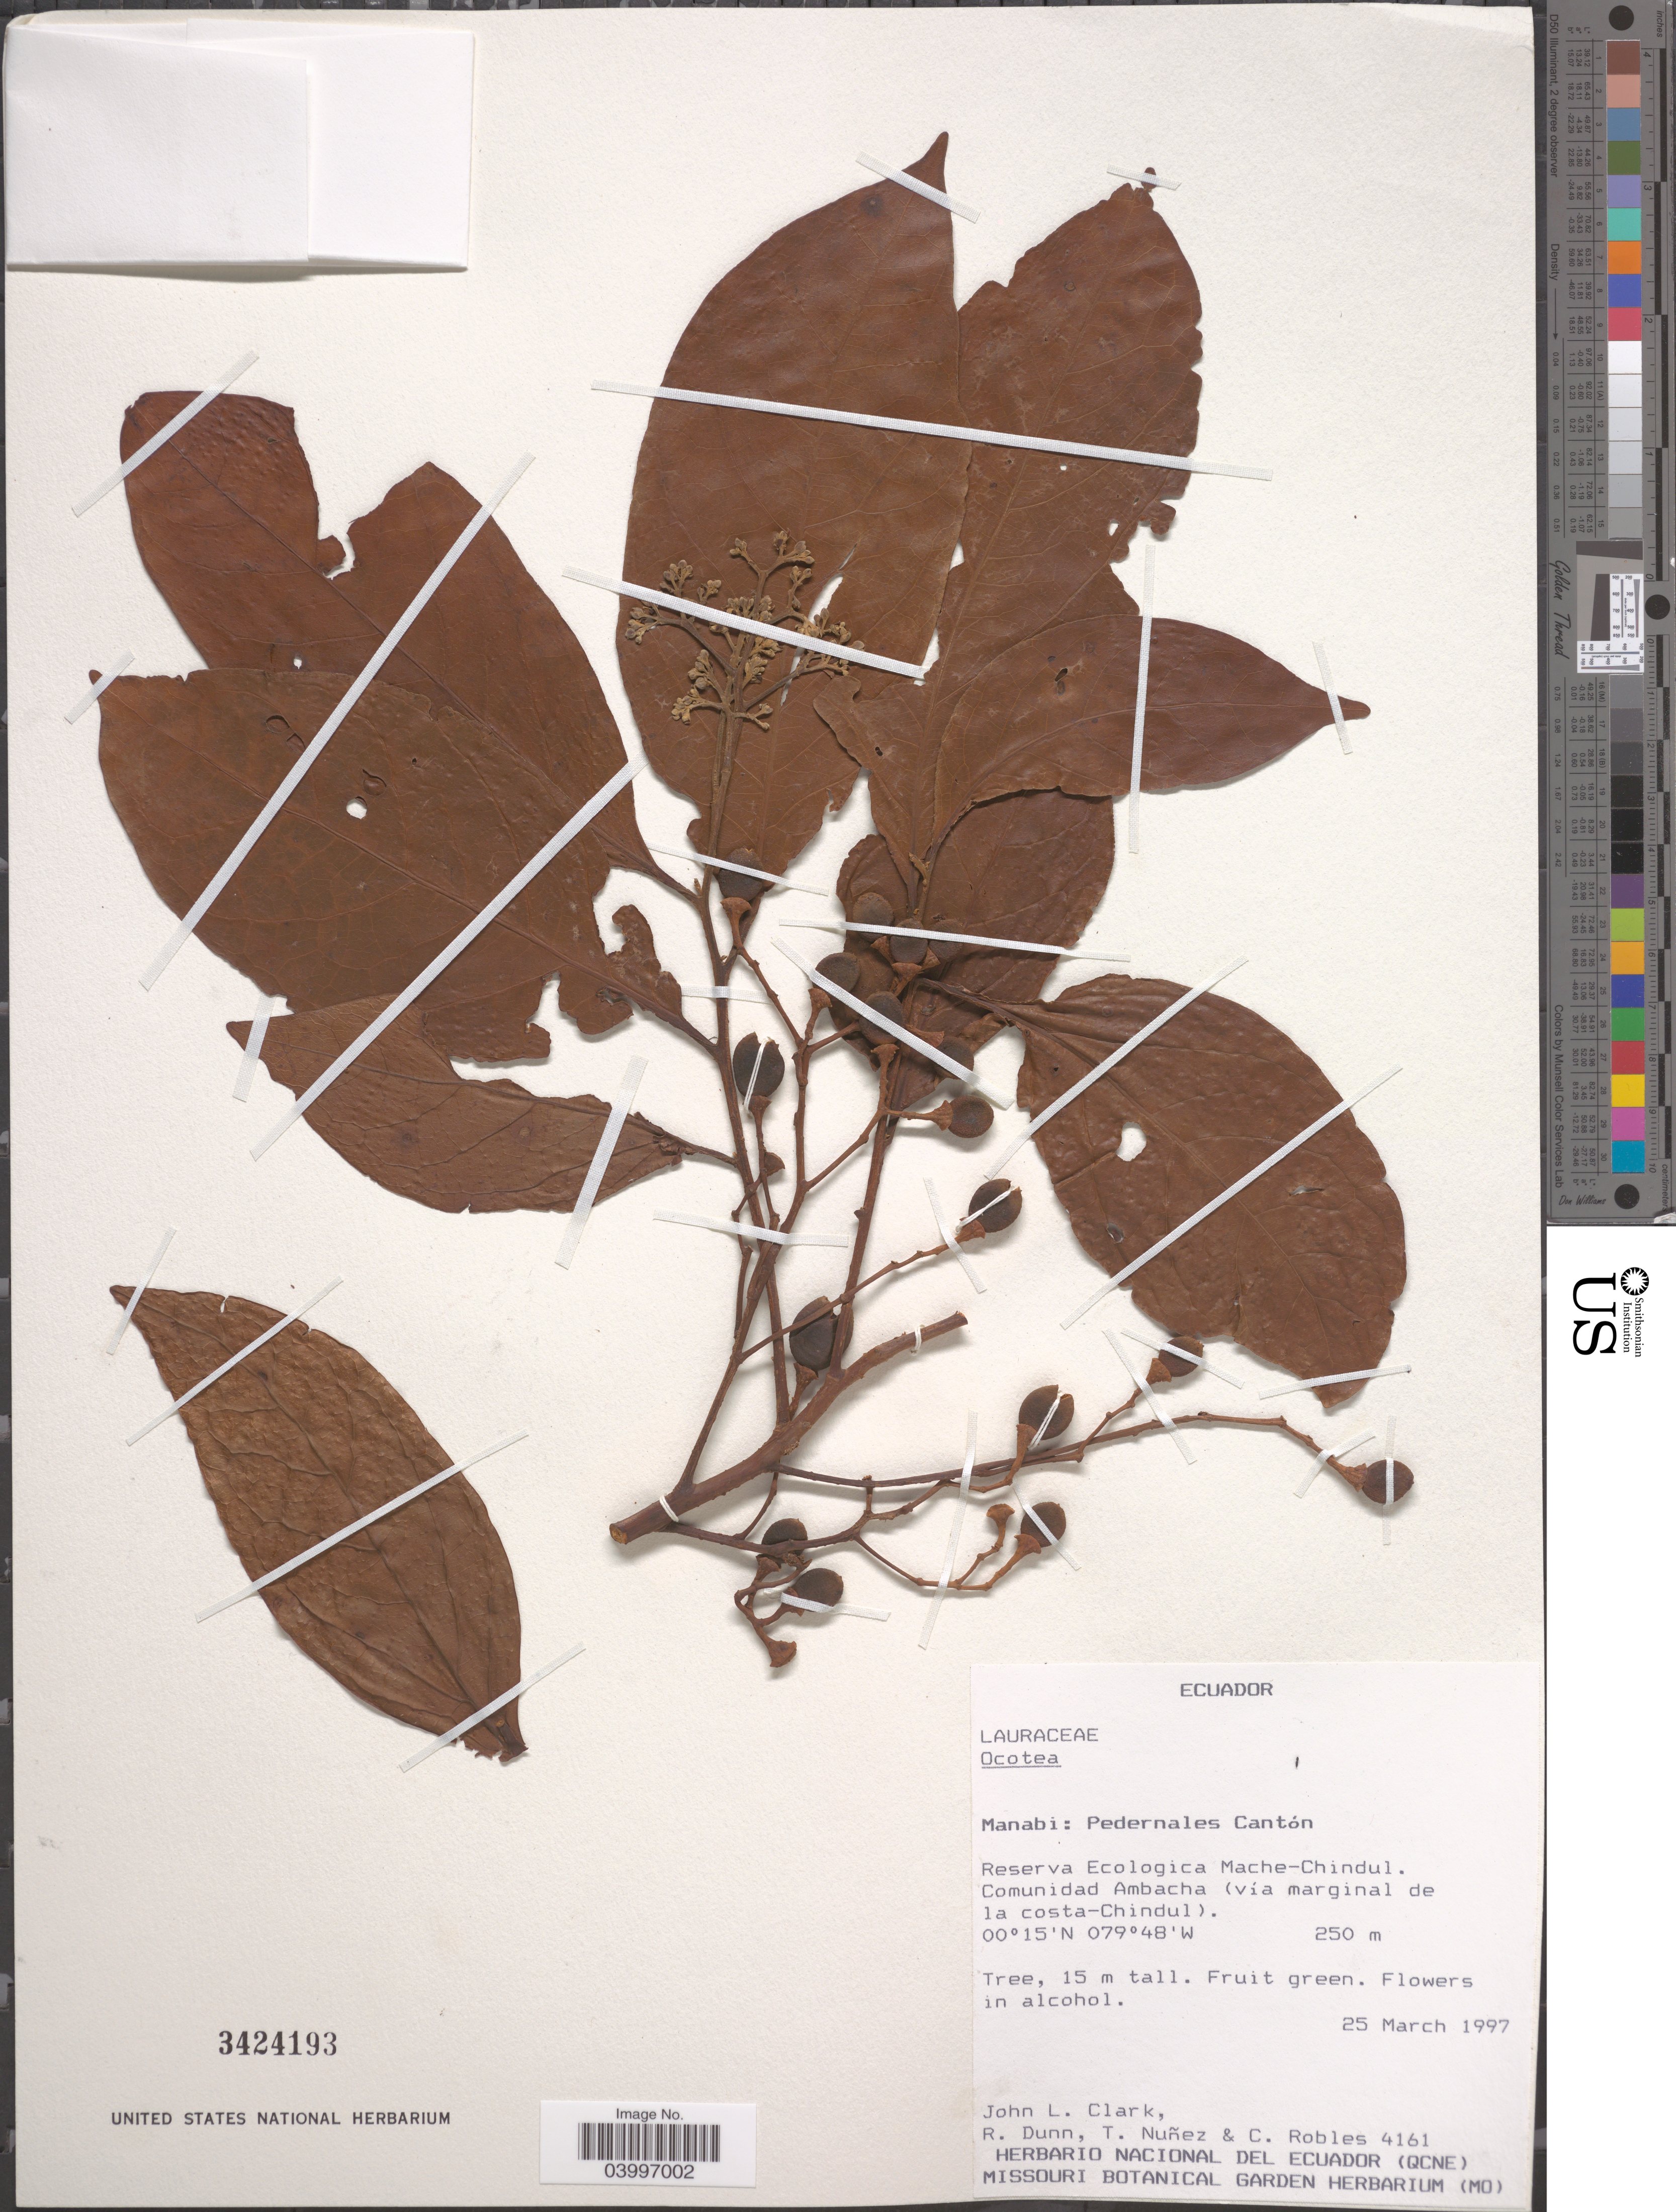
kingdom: Plantae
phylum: Tracheophyta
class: Magnoliopsida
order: Laurales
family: Lauraceae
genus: Ocotea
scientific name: Ocotea sp.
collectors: J. L. Clark, R. Dunn, T. Núñez & C. Robles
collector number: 4161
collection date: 1997-03-25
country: Ecuador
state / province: Manabí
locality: Pedernales Cantón. Reserva Ecologica Mache-Chindul. Comunidad Ambacha (vía marginal de la costa-Chindul).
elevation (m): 250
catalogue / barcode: US 3424193